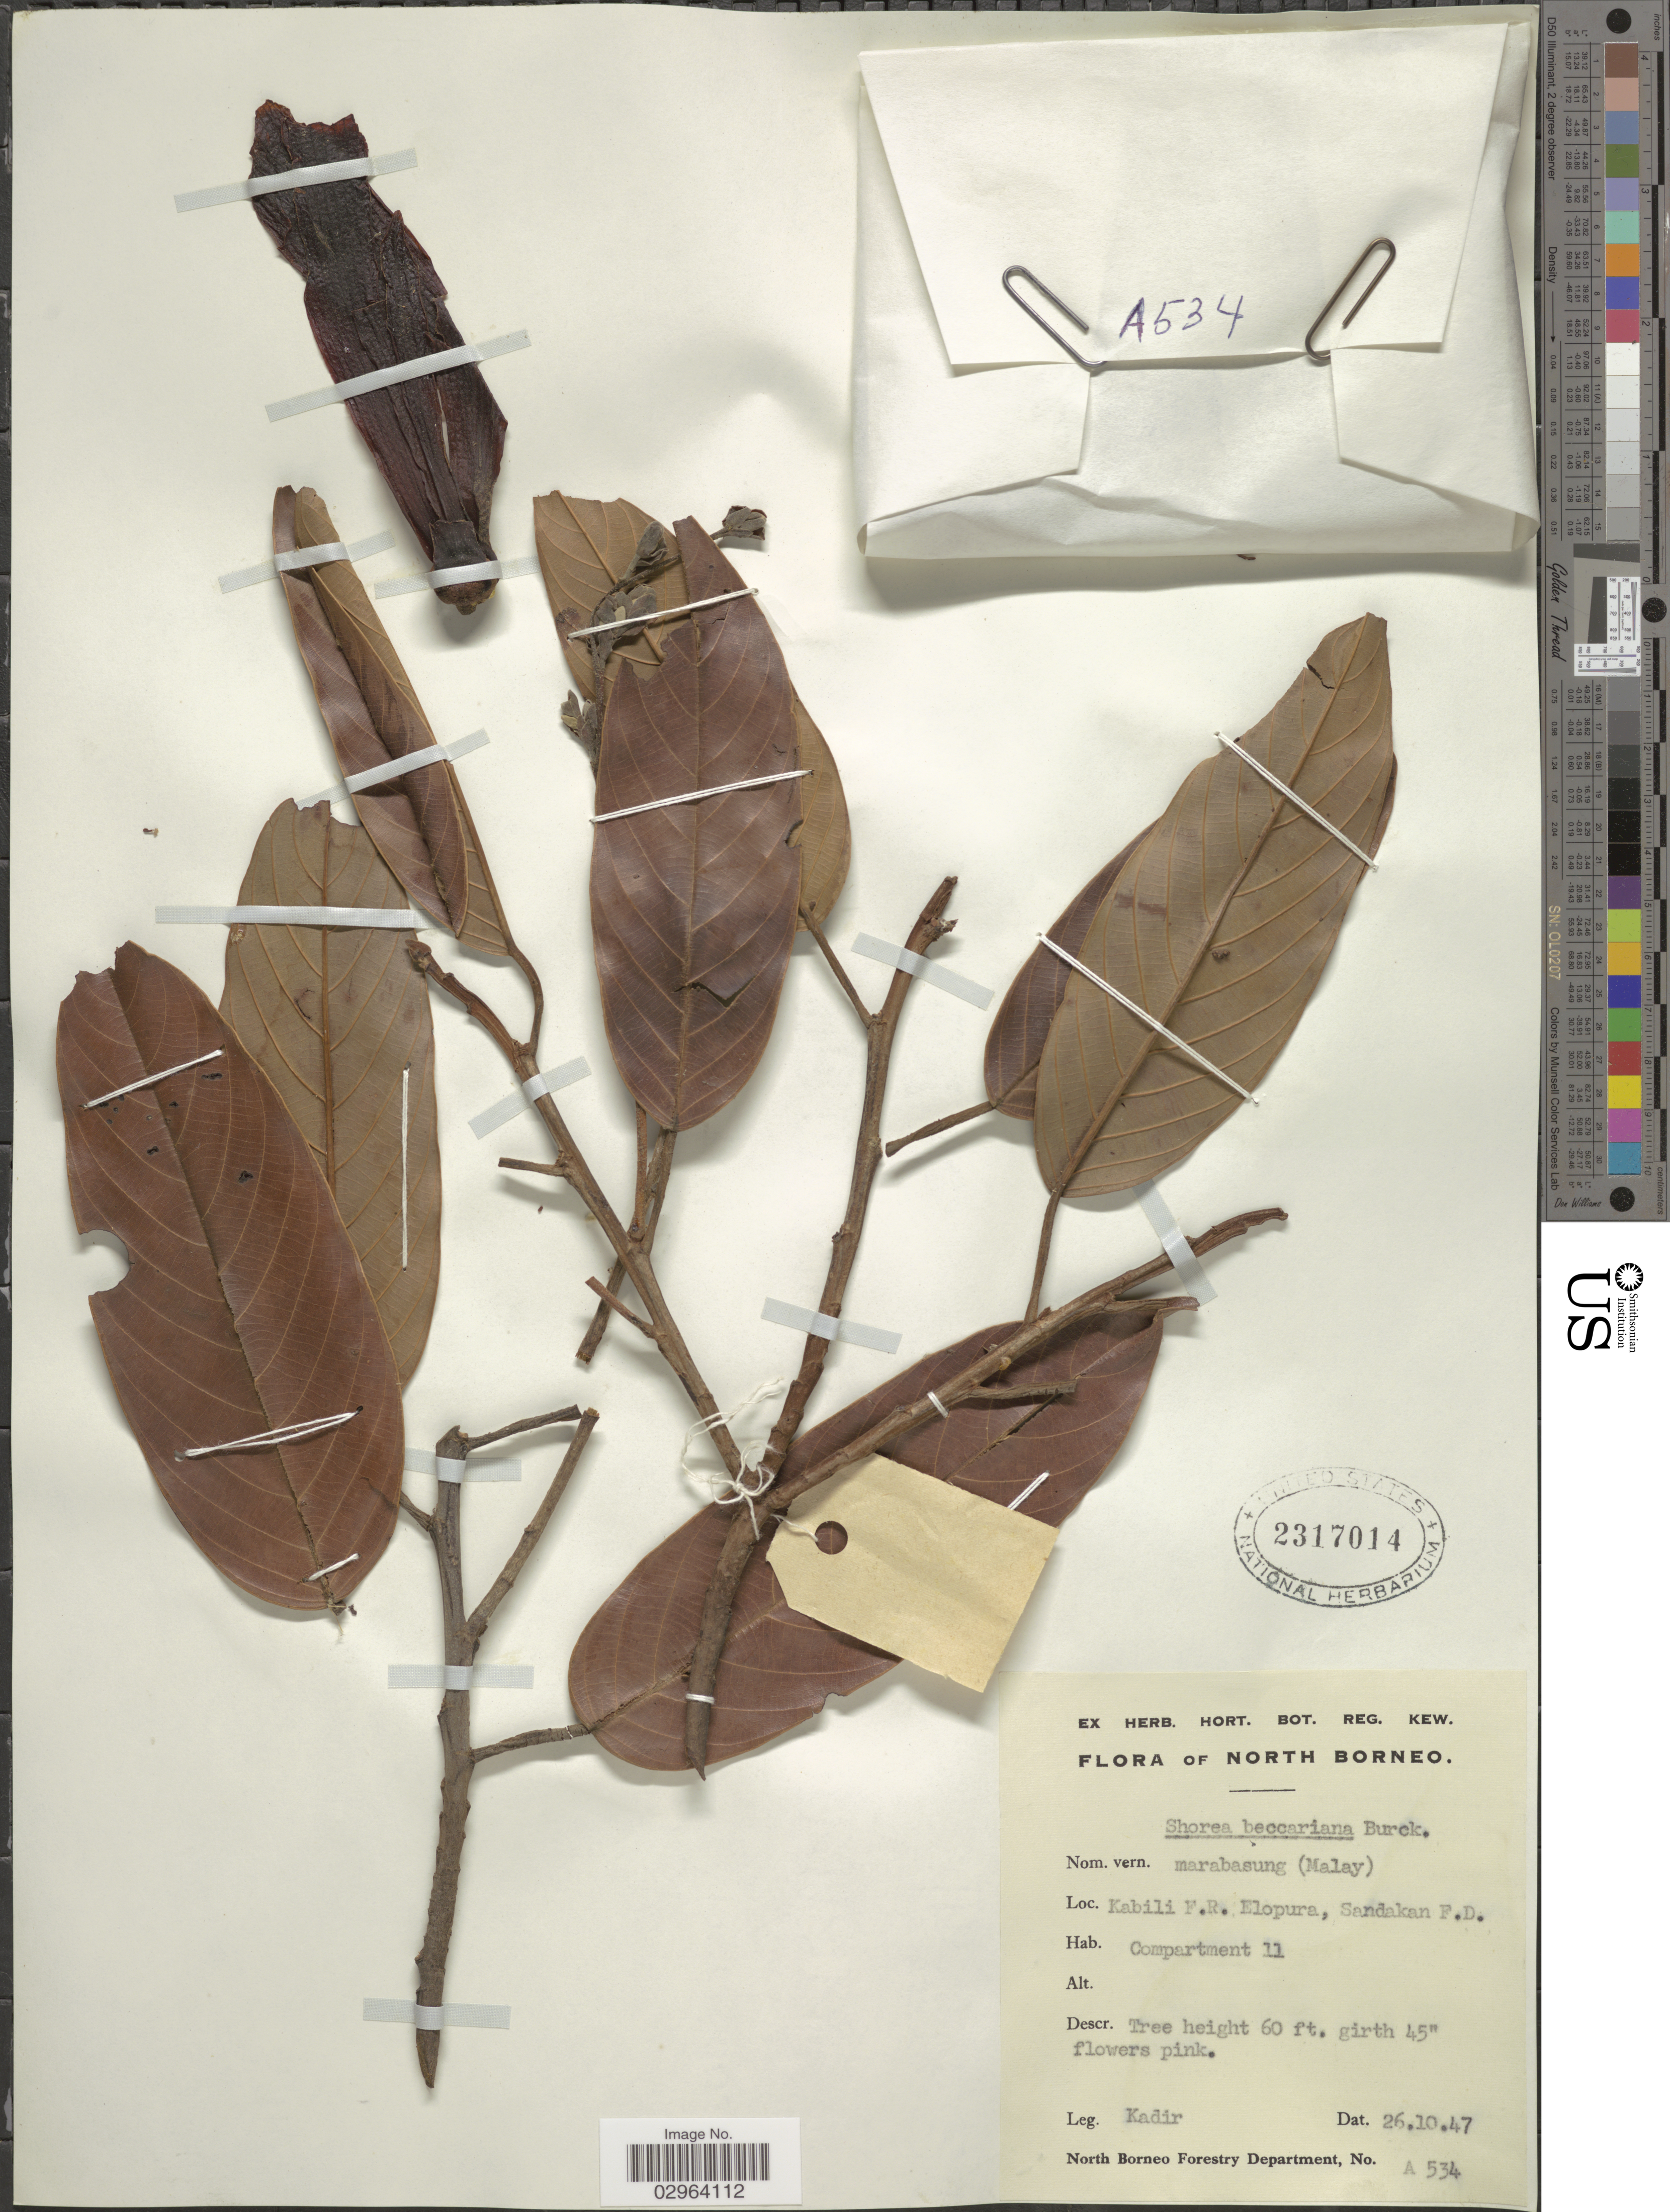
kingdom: Plantae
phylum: Tracheophyta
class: Magnoliopsida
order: Malvales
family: Dipterocarpaceae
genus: Rubroshorea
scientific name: Rubroshorea beccariana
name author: (Burck) P.S. Ashton & J. Heck.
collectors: -. Kadir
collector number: A 534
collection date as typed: Transcribed d/m/y: 26/10/47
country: Malaysia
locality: North Borneo. Kabili F.R. Elopura, Sandakan F.D. Compartment 11.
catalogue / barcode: US 2317014